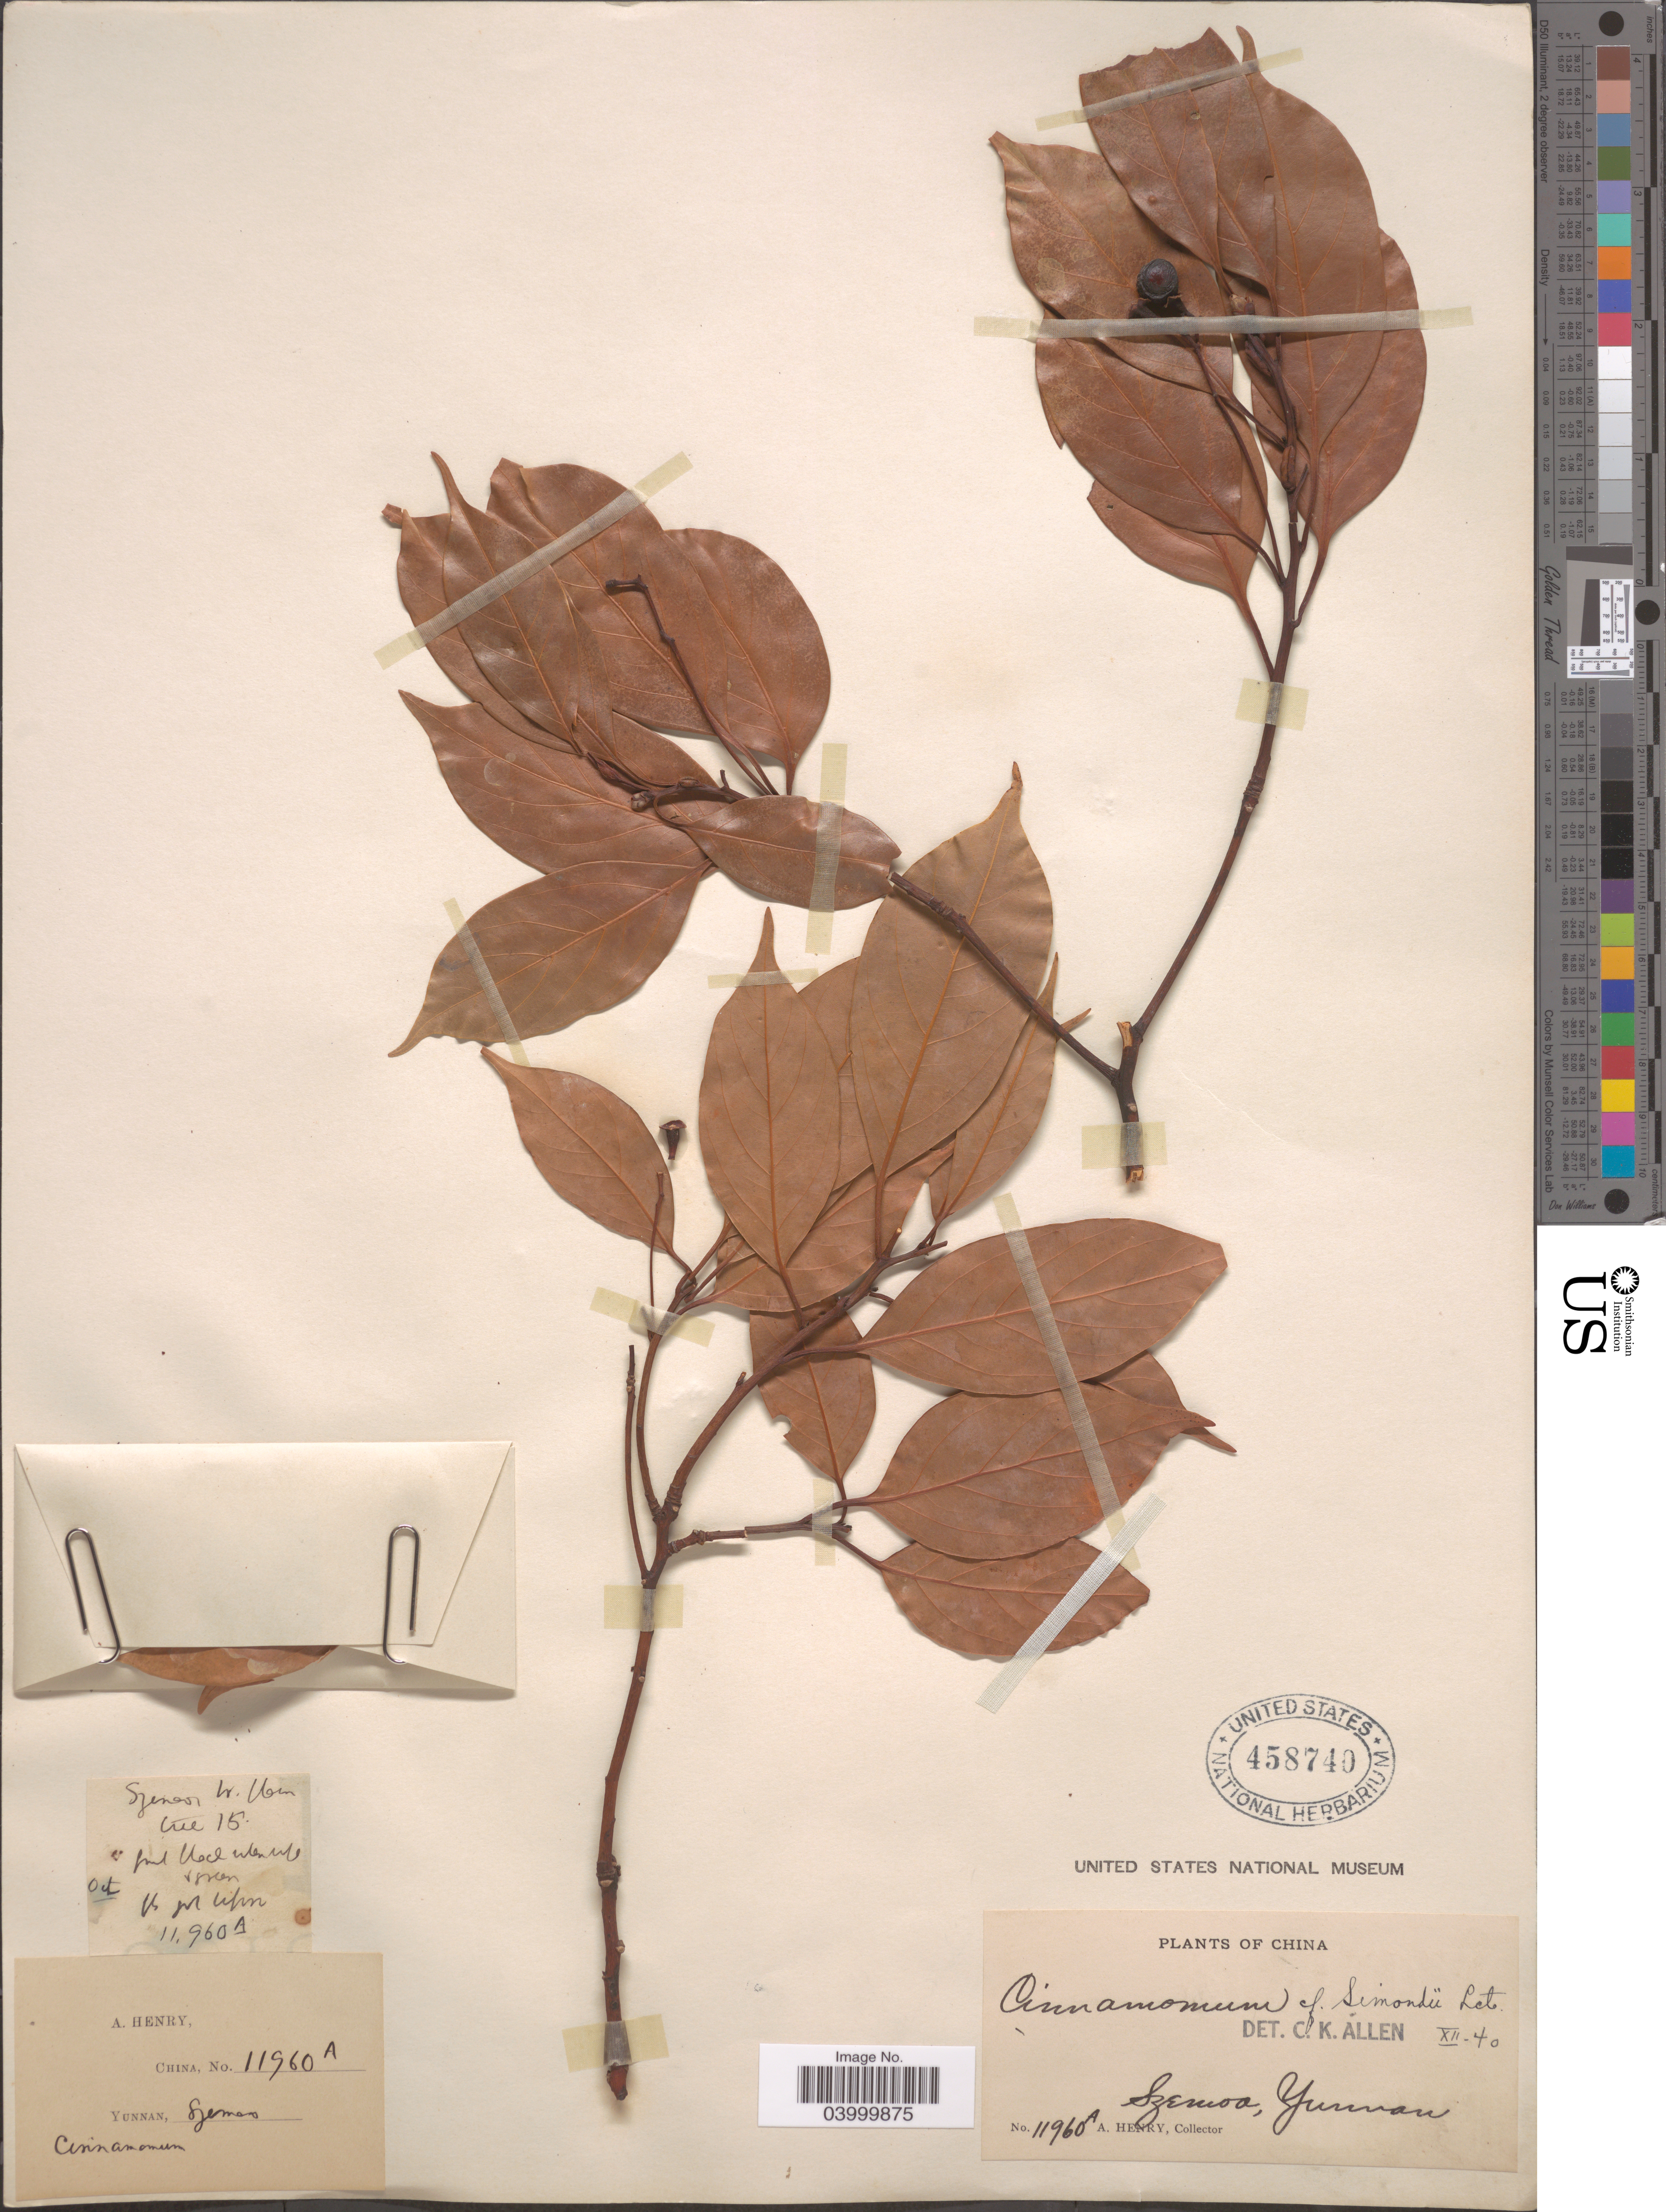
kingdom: Plantae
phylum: Tracheophyta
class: Magnoliopsida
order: Laurales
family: Lauraceae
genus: Cinnamomum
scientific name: Cinnamomum simondii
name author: Lecomte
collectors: A. Henry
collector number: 11960 A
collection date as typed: Oct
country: China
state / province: Yunnan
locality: Szemoa.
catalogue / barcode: US 458740